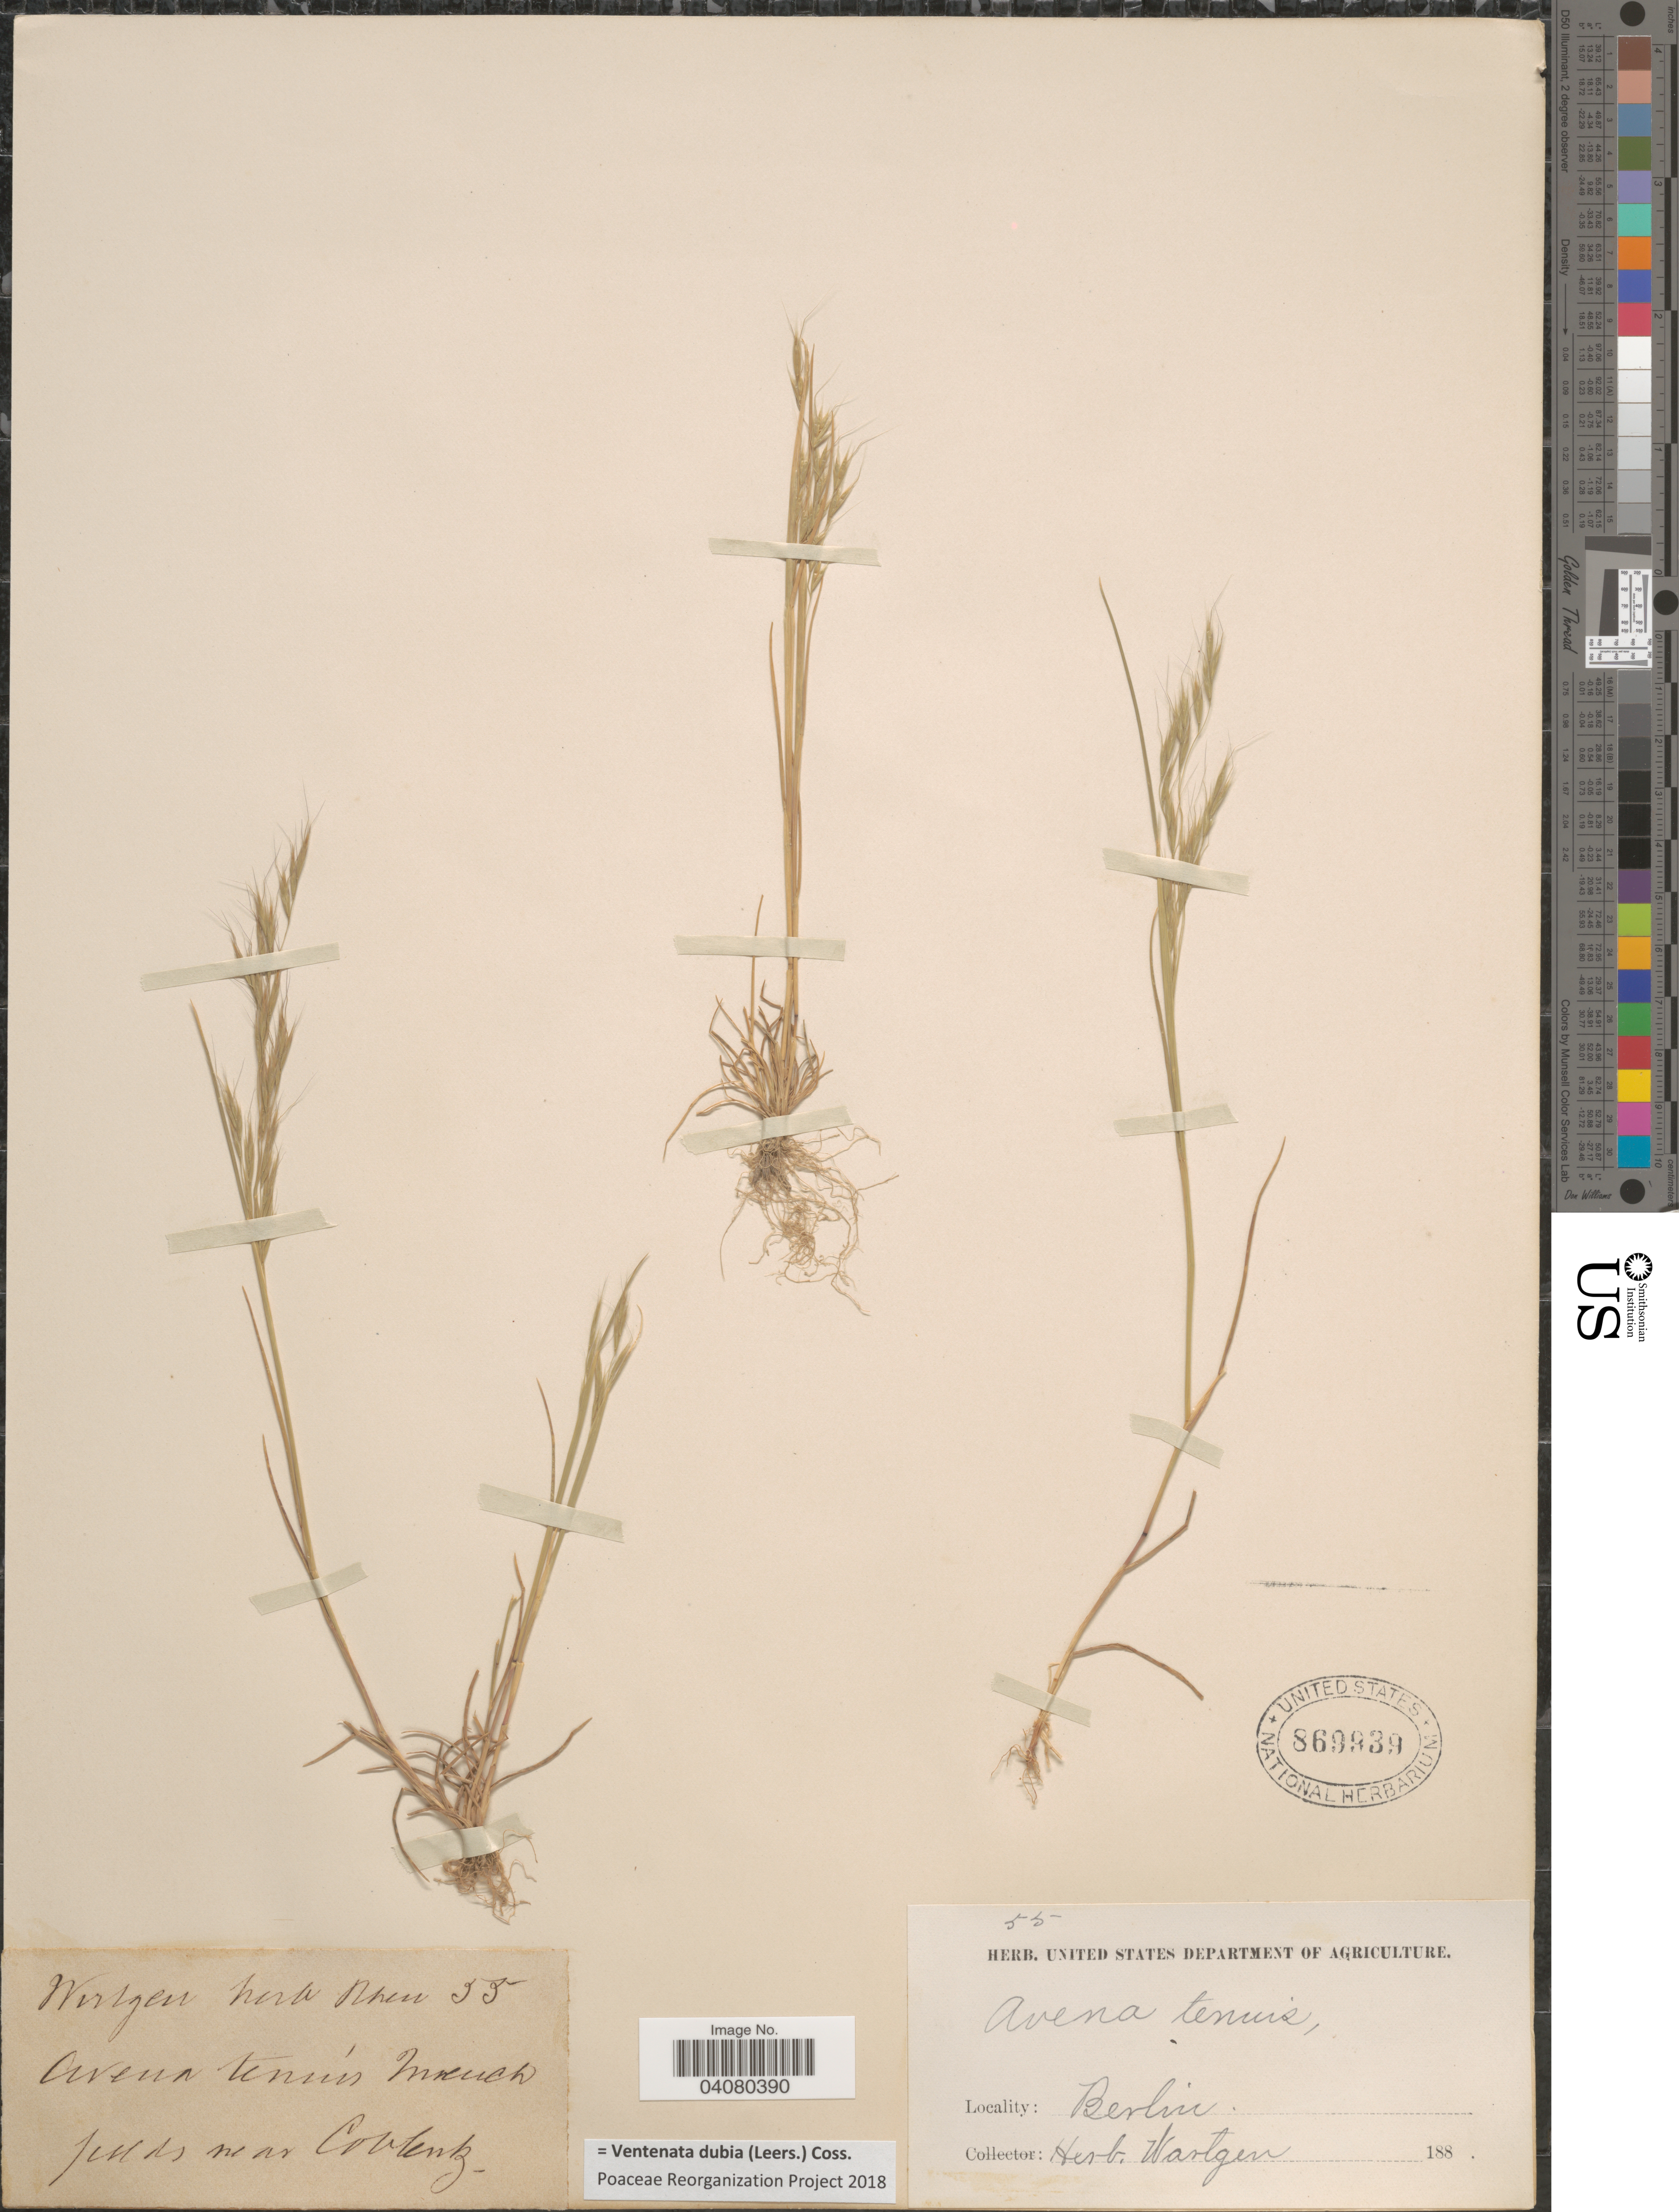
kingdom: Plantae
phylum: Tracheophyta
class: Liliopsida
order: Poales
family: Poaceae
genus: Ventenata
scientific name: Ventenata dubia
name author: (Leers) Coss.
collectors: Ex herb. Wartgen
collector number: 55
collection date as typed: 188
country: Germany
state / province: Berlin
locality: Fields near Coblentz.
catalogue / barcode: US 869939